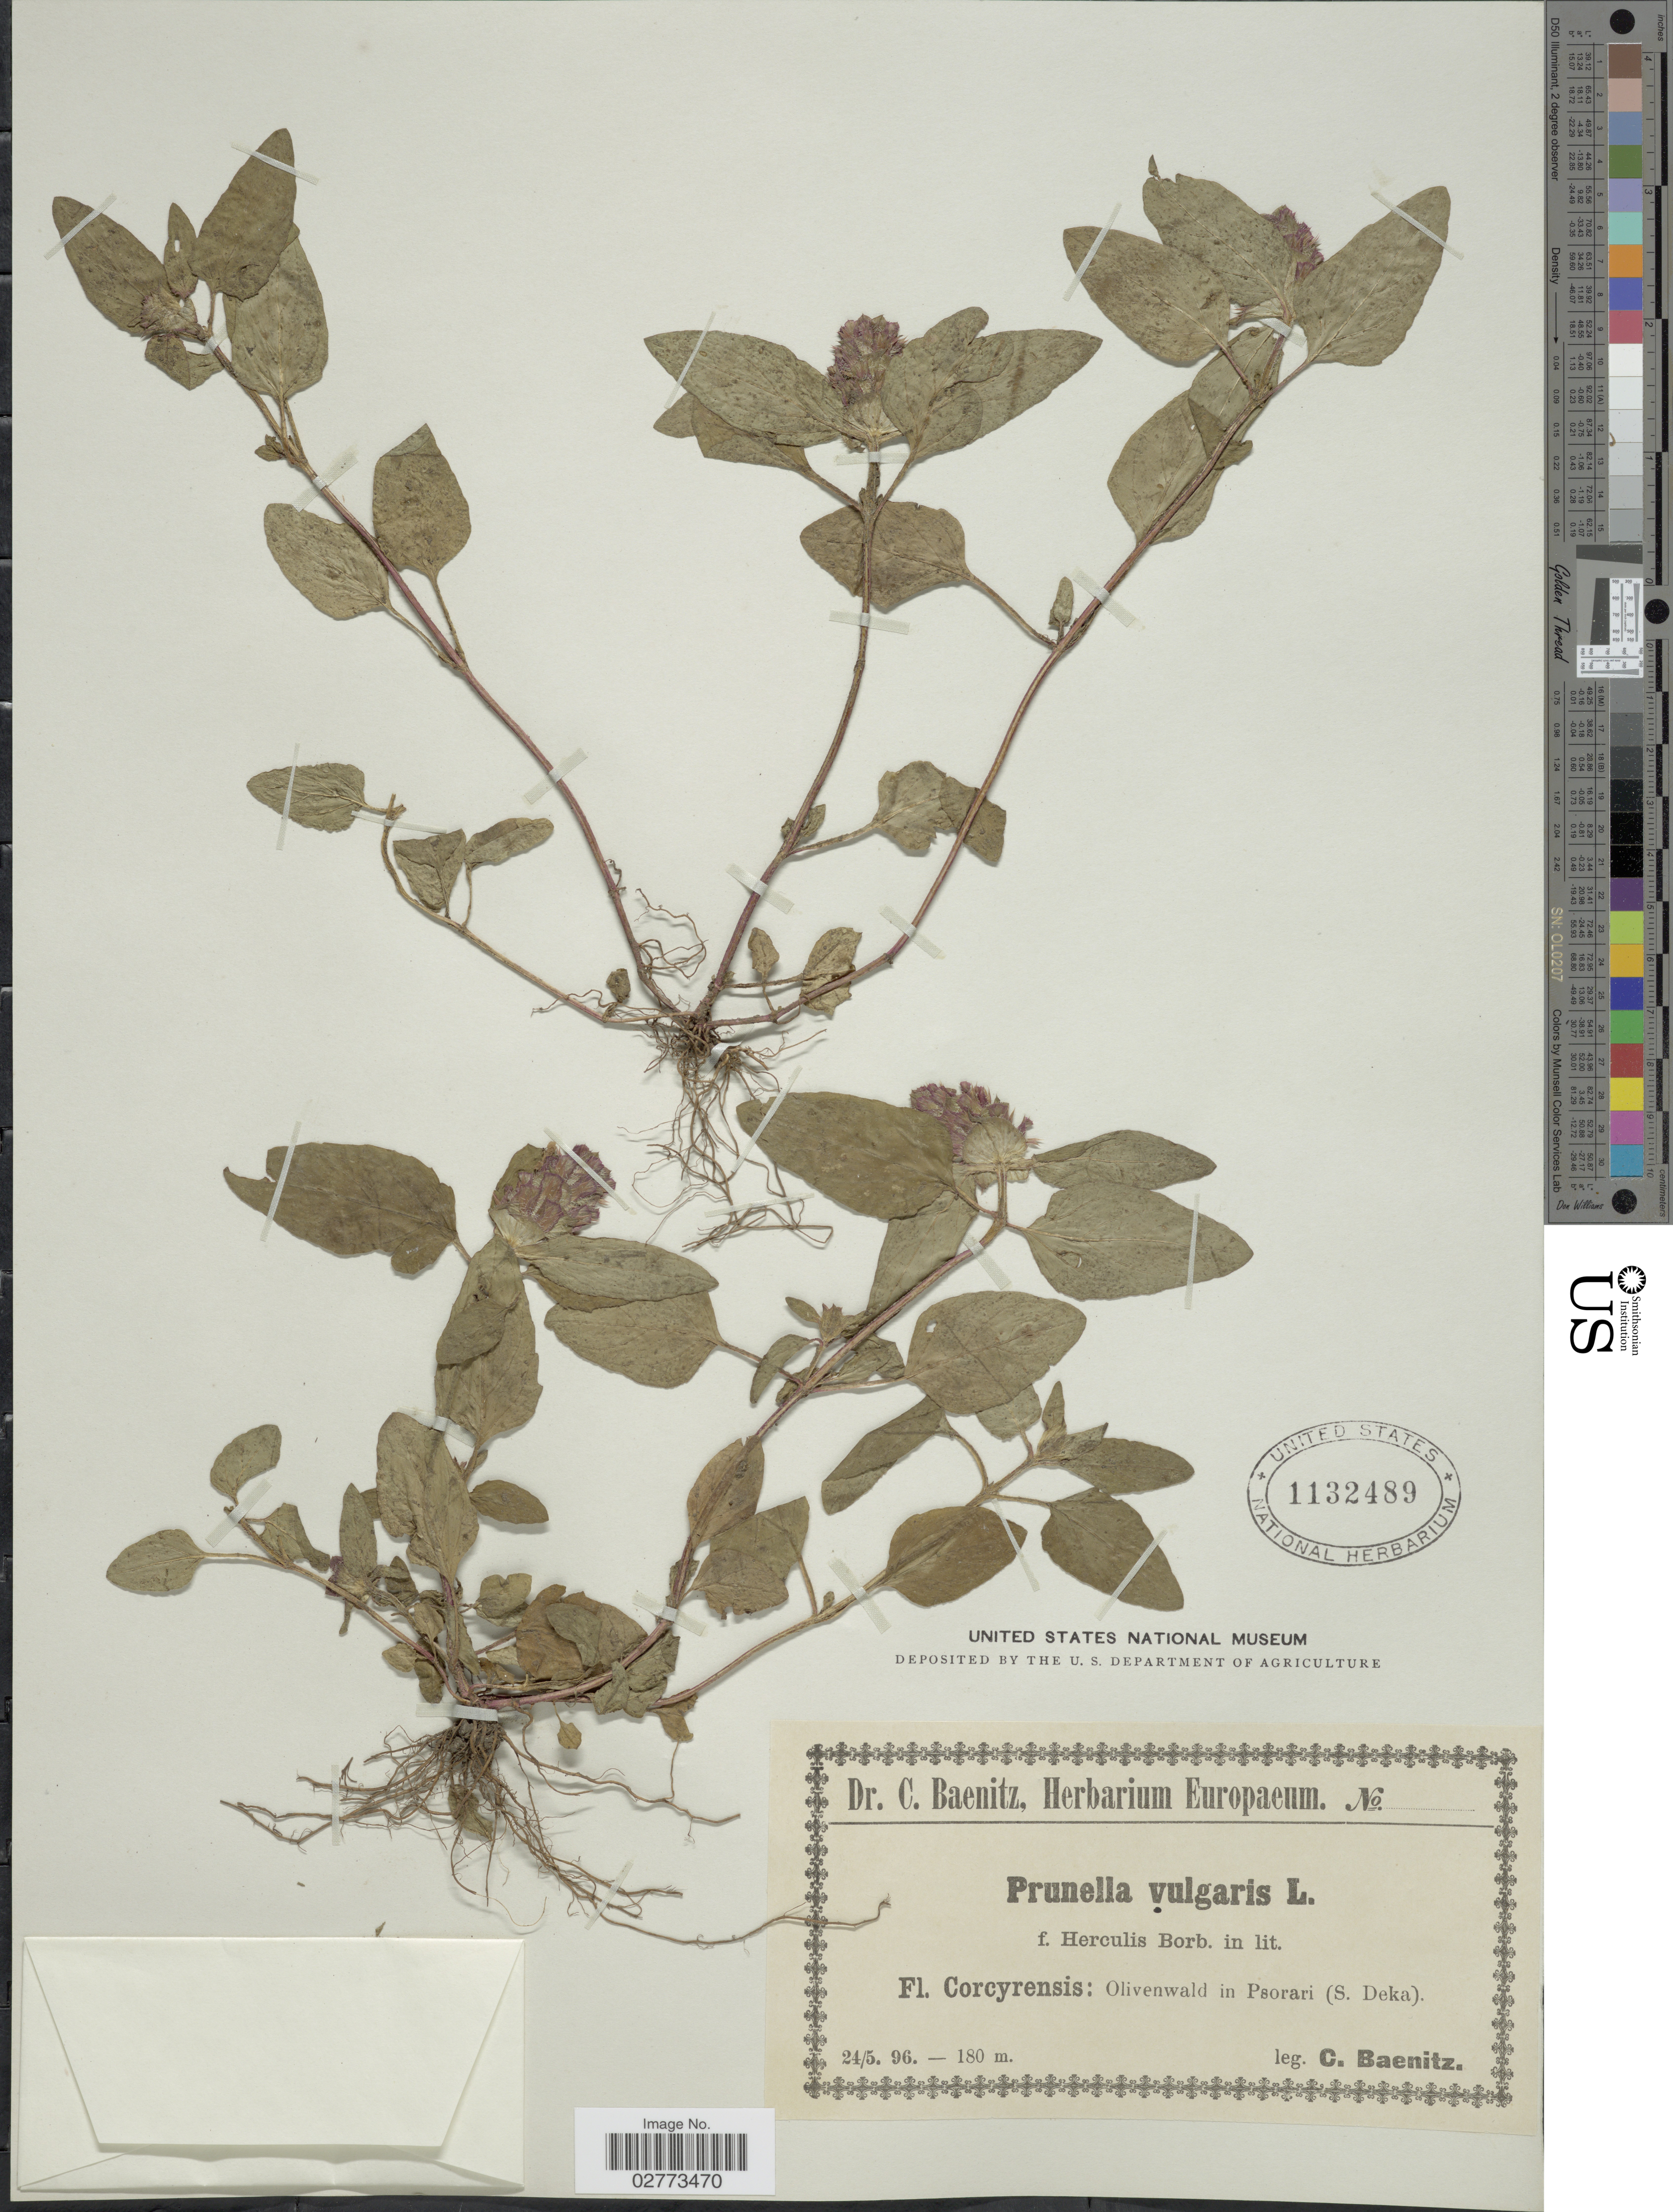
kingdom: Plantae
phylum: Tracheophyta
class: Magnoliopsida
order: Lamiales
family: Lamiaceae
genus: Prunella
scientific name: Prunella vulgaris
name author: L.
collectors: C. G. Baenitz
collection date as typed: Transcribed d/m/y: 24/5/96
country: Greece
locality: Olivenwald in Psosari (S. Deka), Corcyrensis.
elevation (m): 180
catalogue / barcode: US 1132489